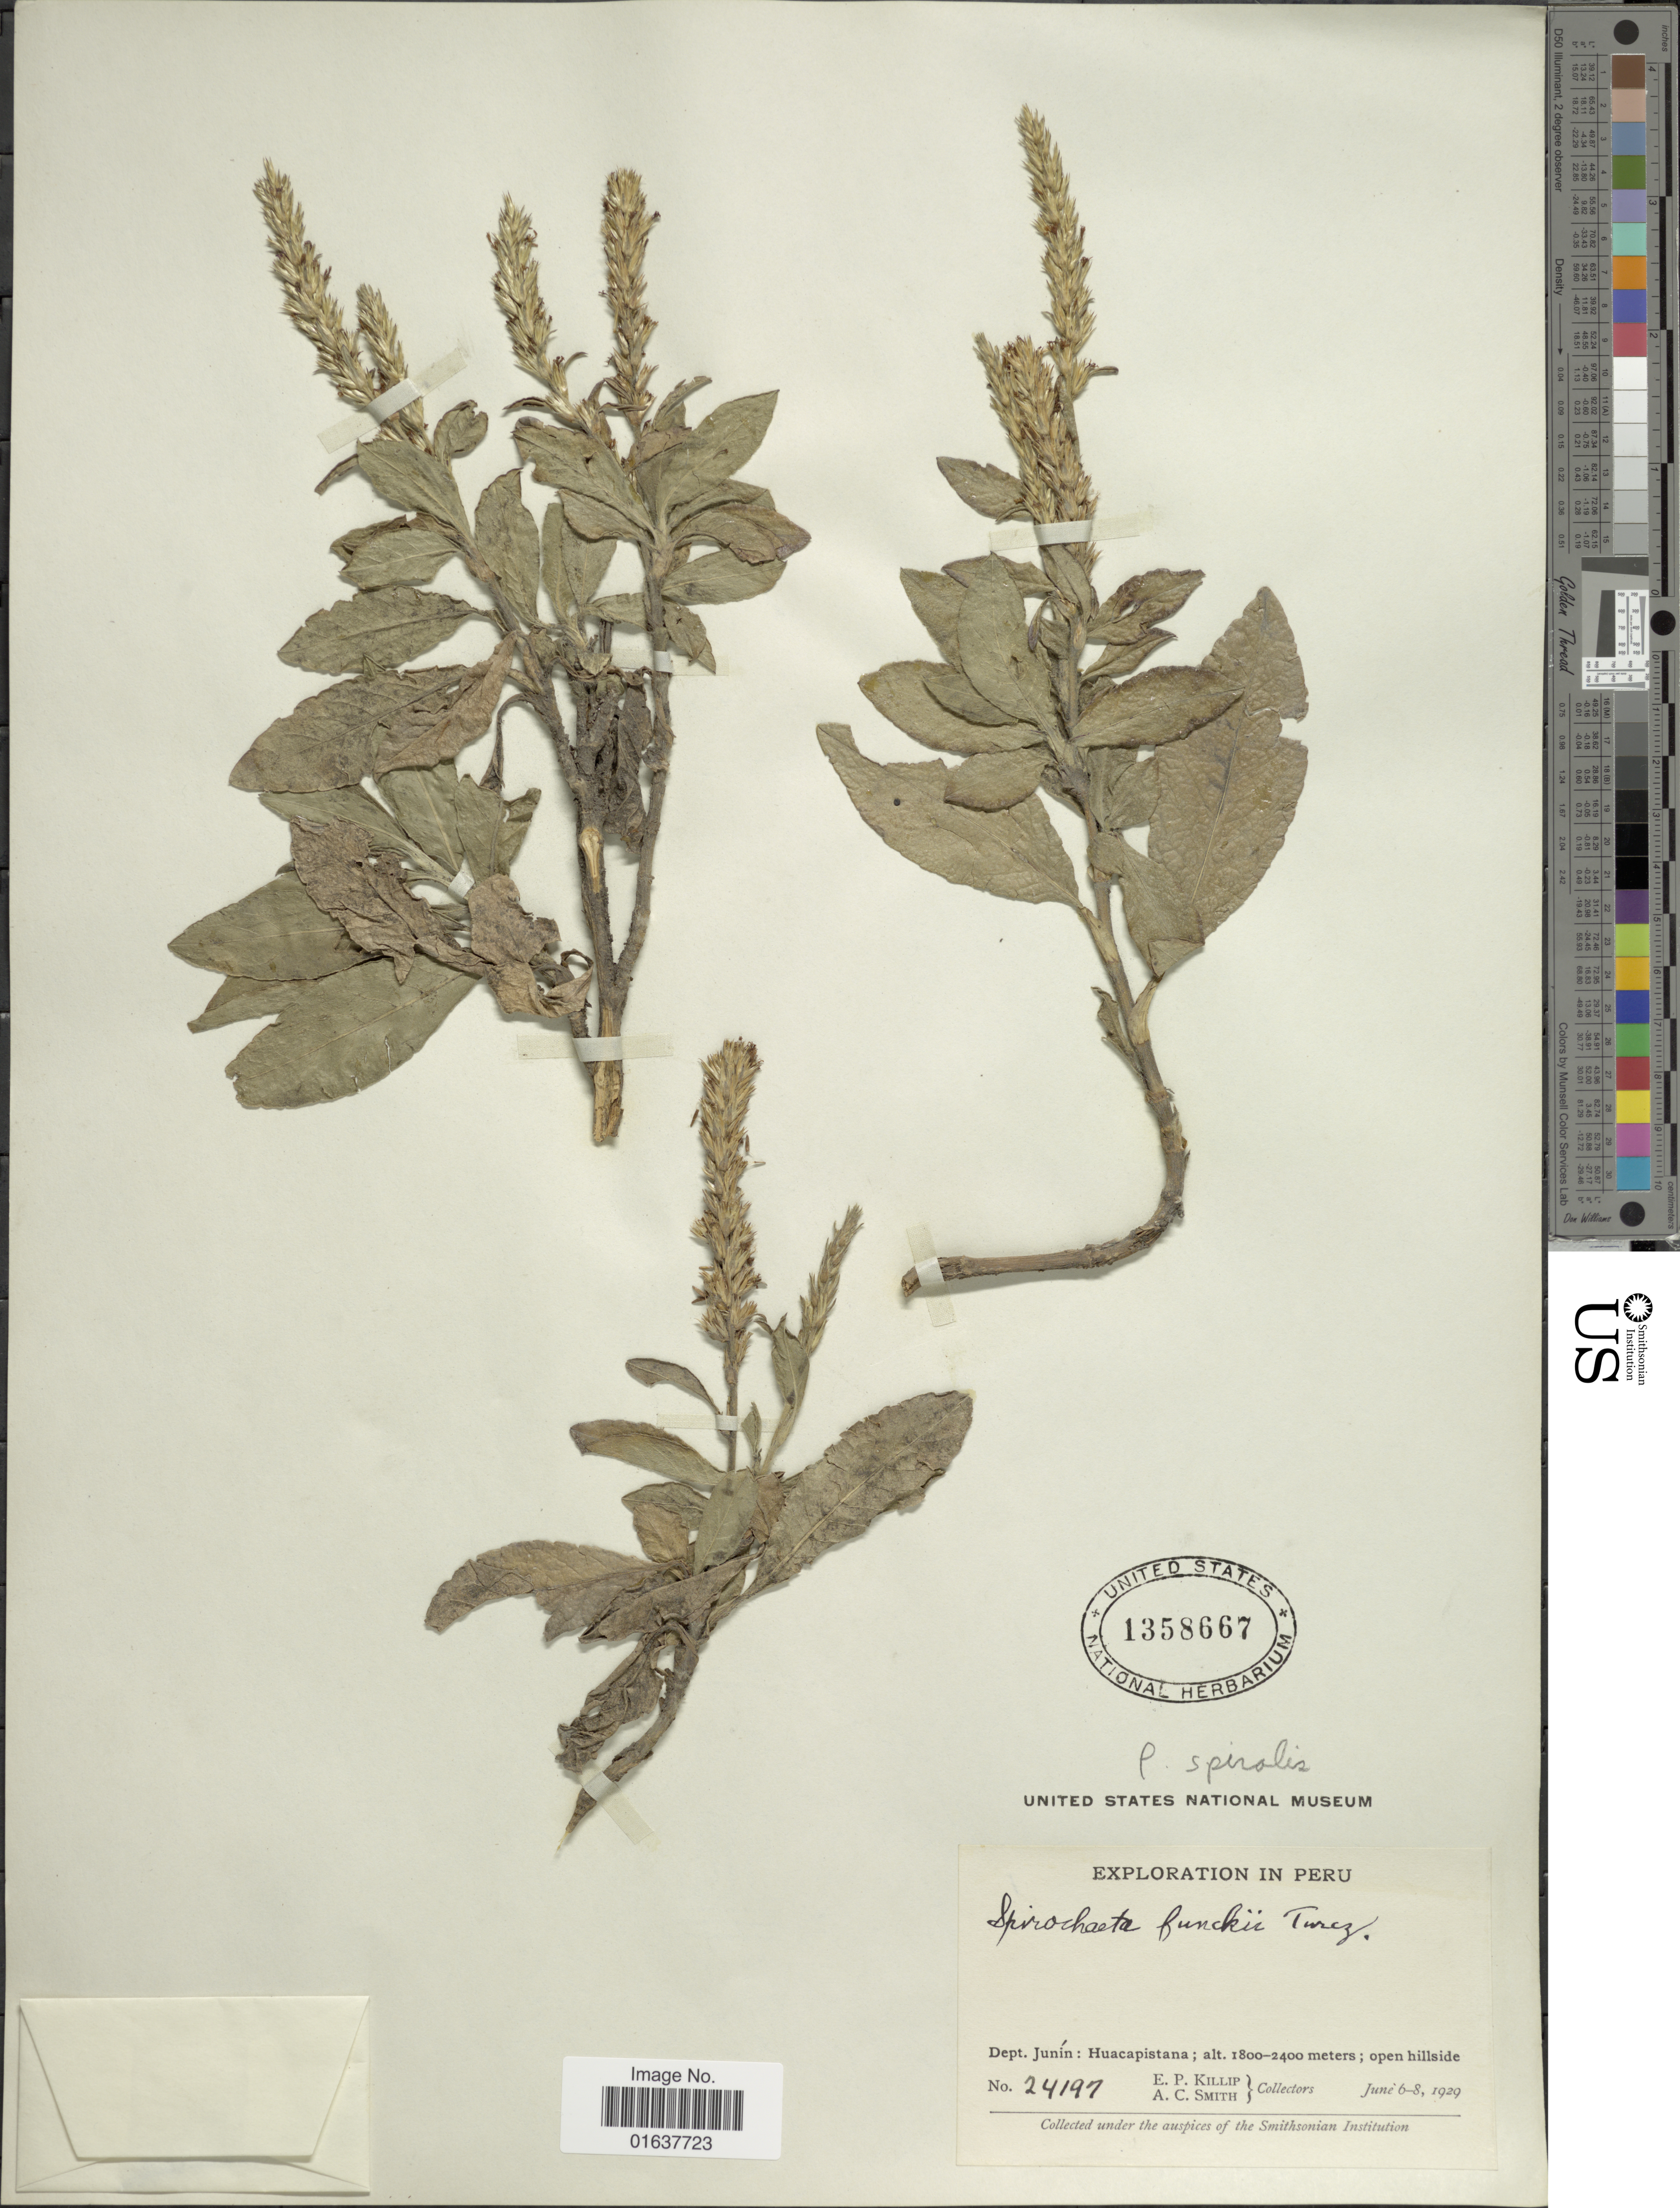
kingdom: Plantae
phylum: Tracheophyta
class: Magnoliopsida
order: Asterales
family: Asteraceae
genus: Pseudelephantopus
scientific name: Pseudelephantopus spiralis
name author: (Less.) Cronquist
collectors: E. P. Killip & A. C. Smith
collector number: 24197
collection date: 1929-06-06/1929-06-08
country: Peru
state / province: Junín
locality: Huacapistana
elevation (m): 1800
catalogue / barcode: US 1358667